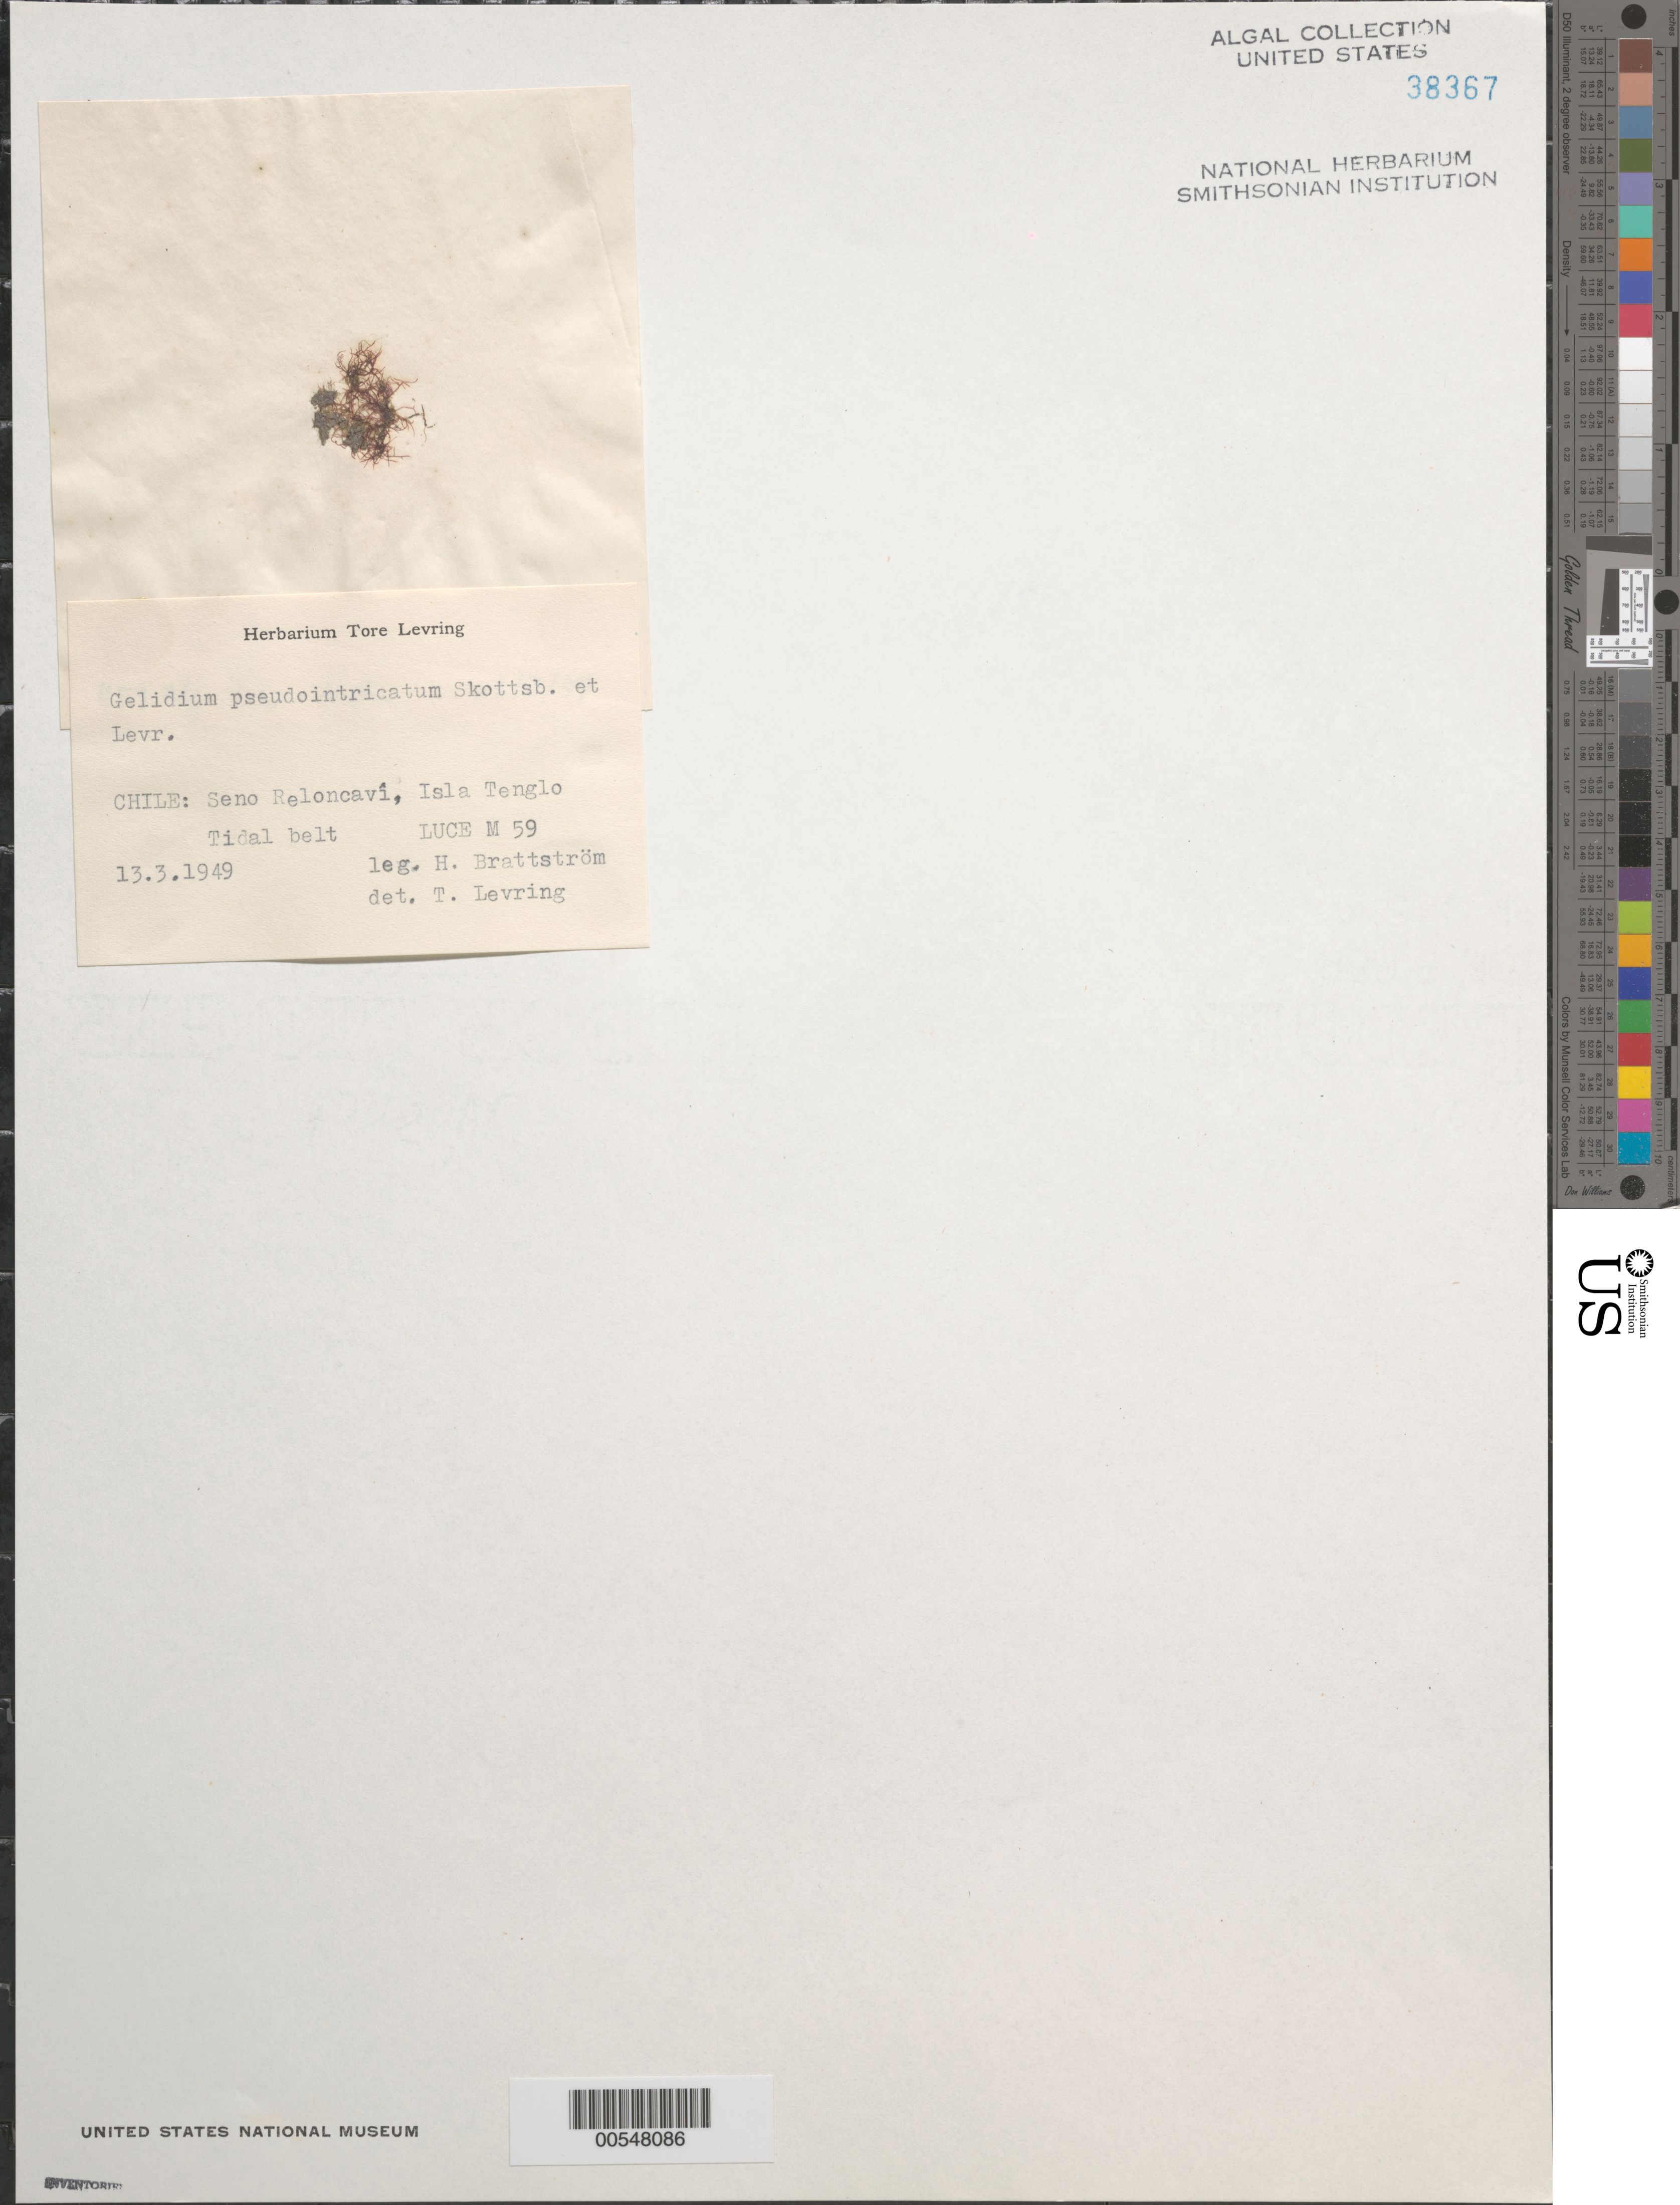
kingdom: Plantae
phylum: Rhodophyta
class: Florideophyceae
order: Gelidiales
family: Gelidiaceae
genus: Gelidium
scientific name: Gelidium pseudointricatum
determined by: Levring, T.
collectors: H. Brattstrom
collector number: Luce M 59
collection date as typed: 13 Mar 1949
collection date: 1949-03-13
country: Chile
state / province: Los Lagos (X)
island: Isla Tenglo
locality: Seno Reloncavi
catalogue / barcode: US 38367